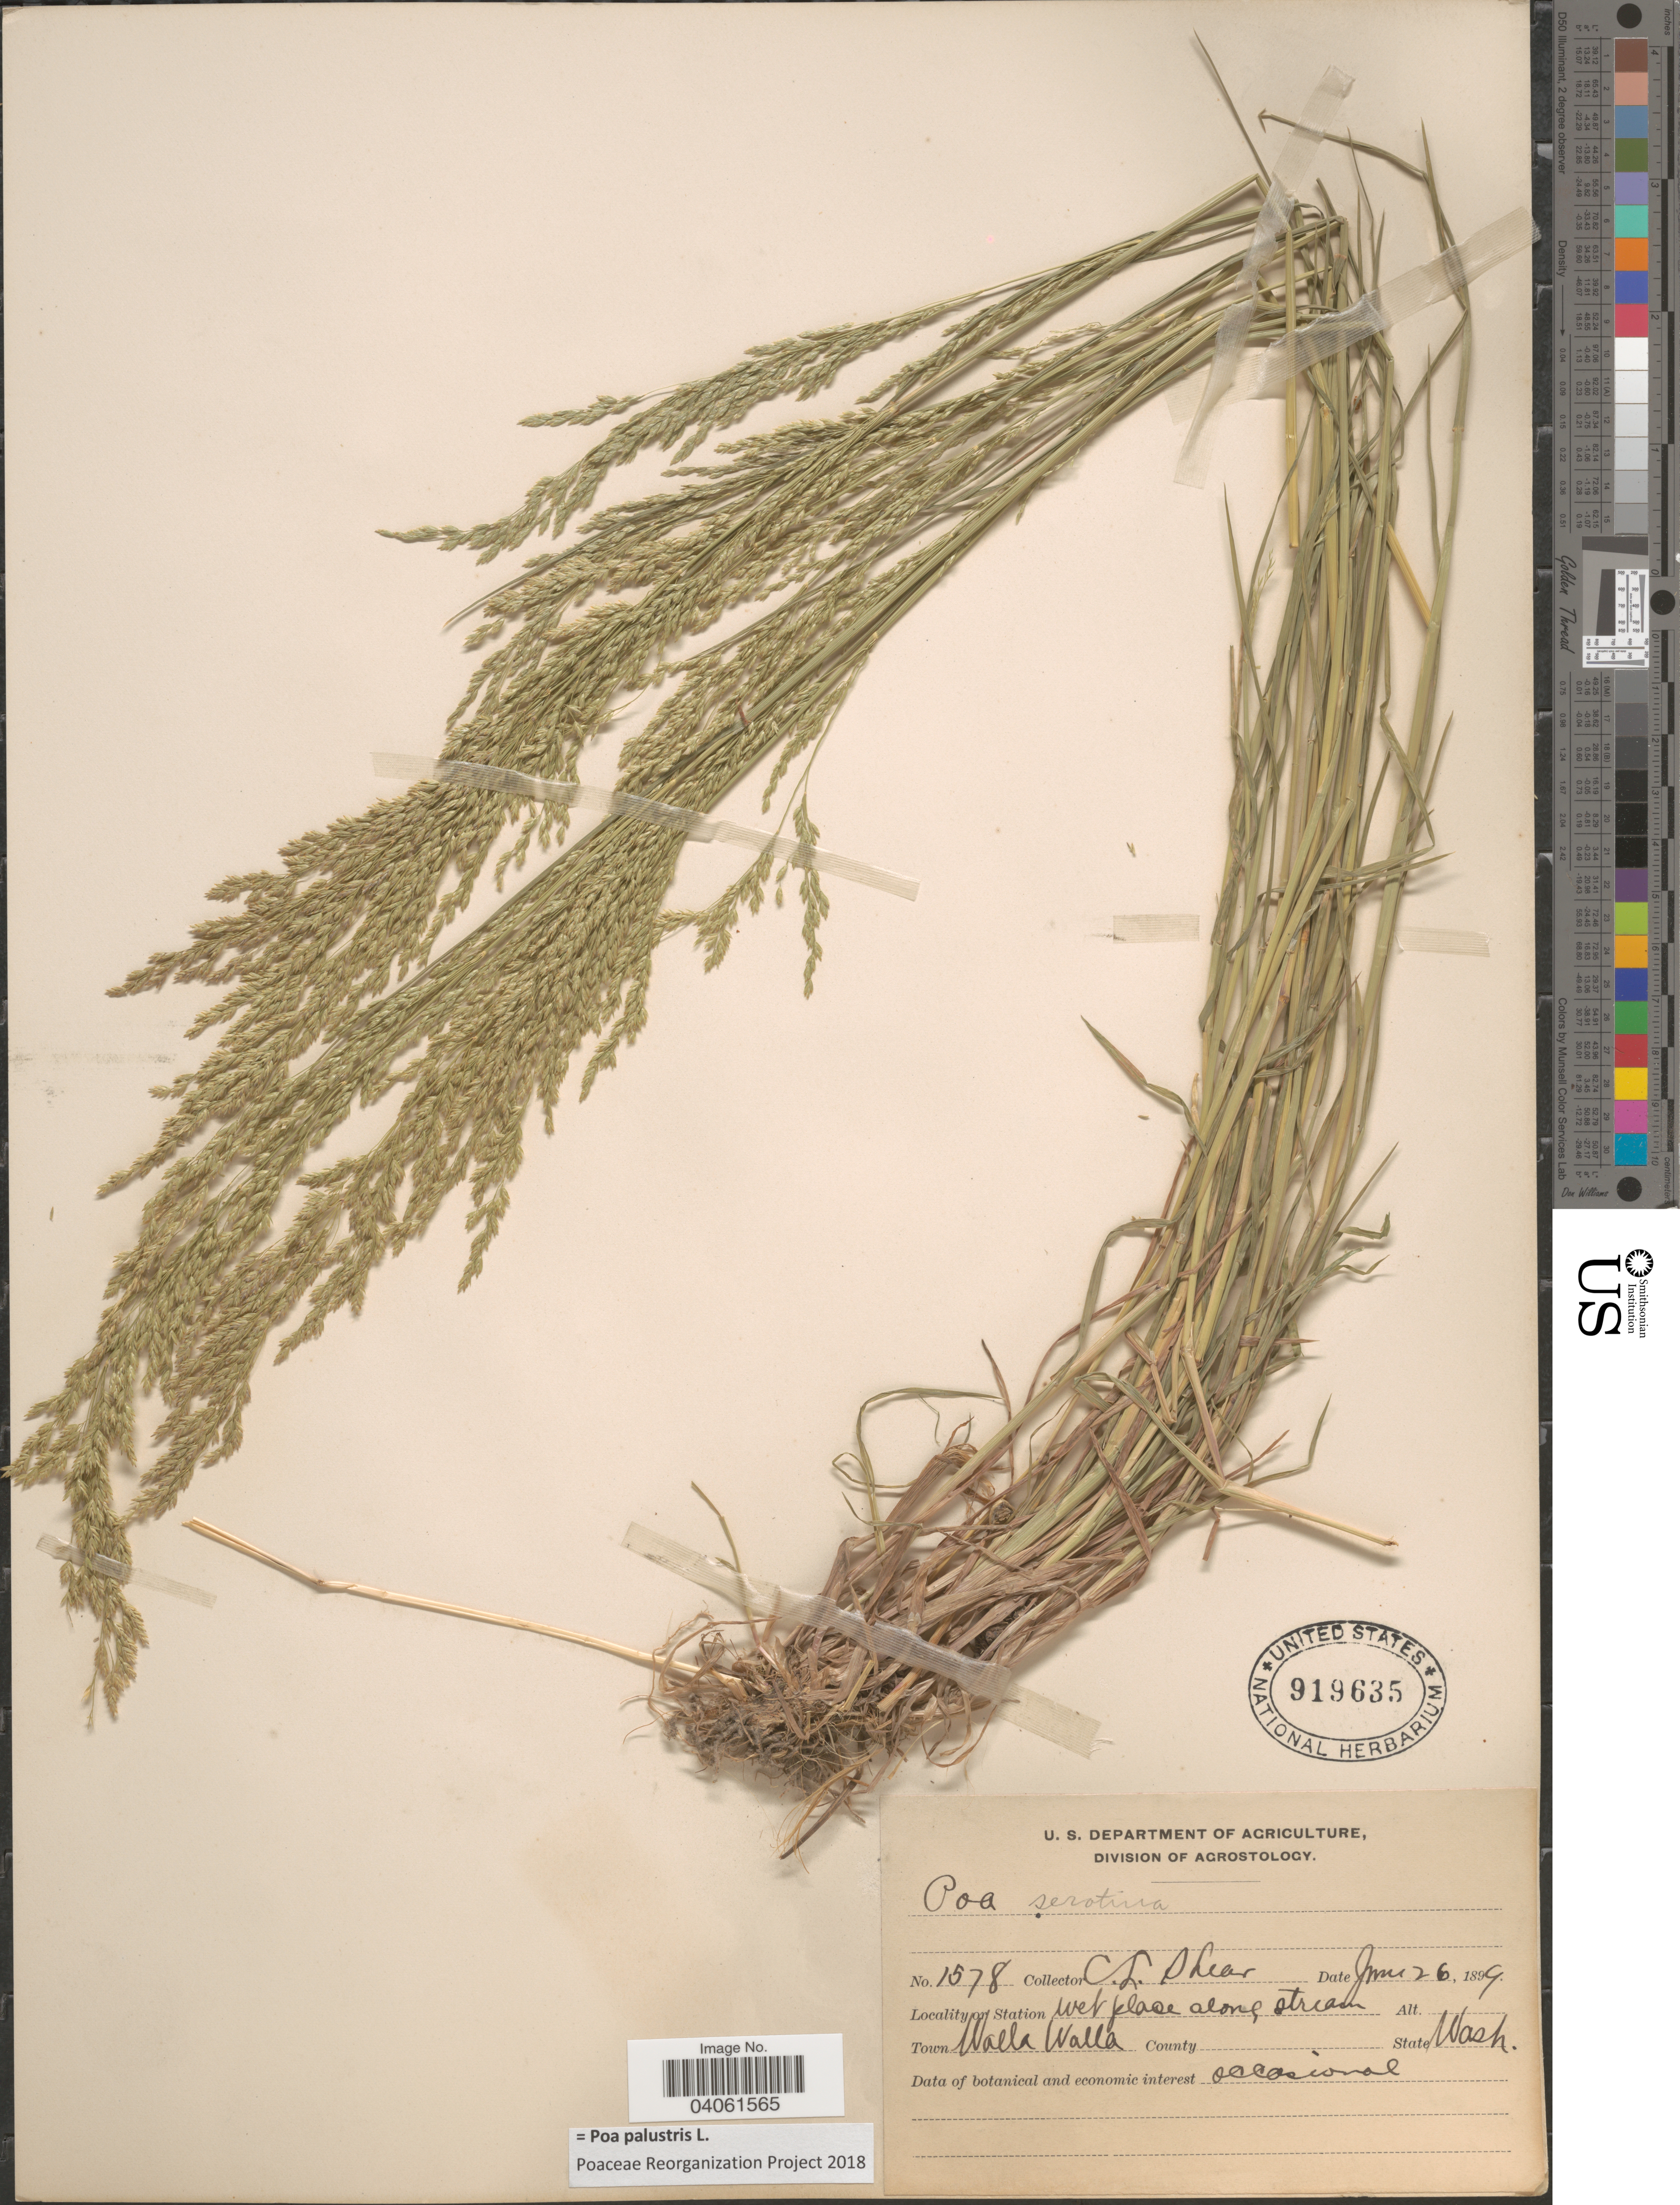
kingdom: Plantae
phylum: Tracheophyta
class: Liliopsida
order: Poales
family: Poaceae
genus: Poa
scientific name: Poa palustris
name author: L.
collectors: C. L. Shear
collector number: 1578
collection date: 1899-06-26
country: United States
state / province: Washington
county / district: Walla Walla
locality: Station wet place along stream. Town Walla Walla.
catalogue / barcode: US 919635